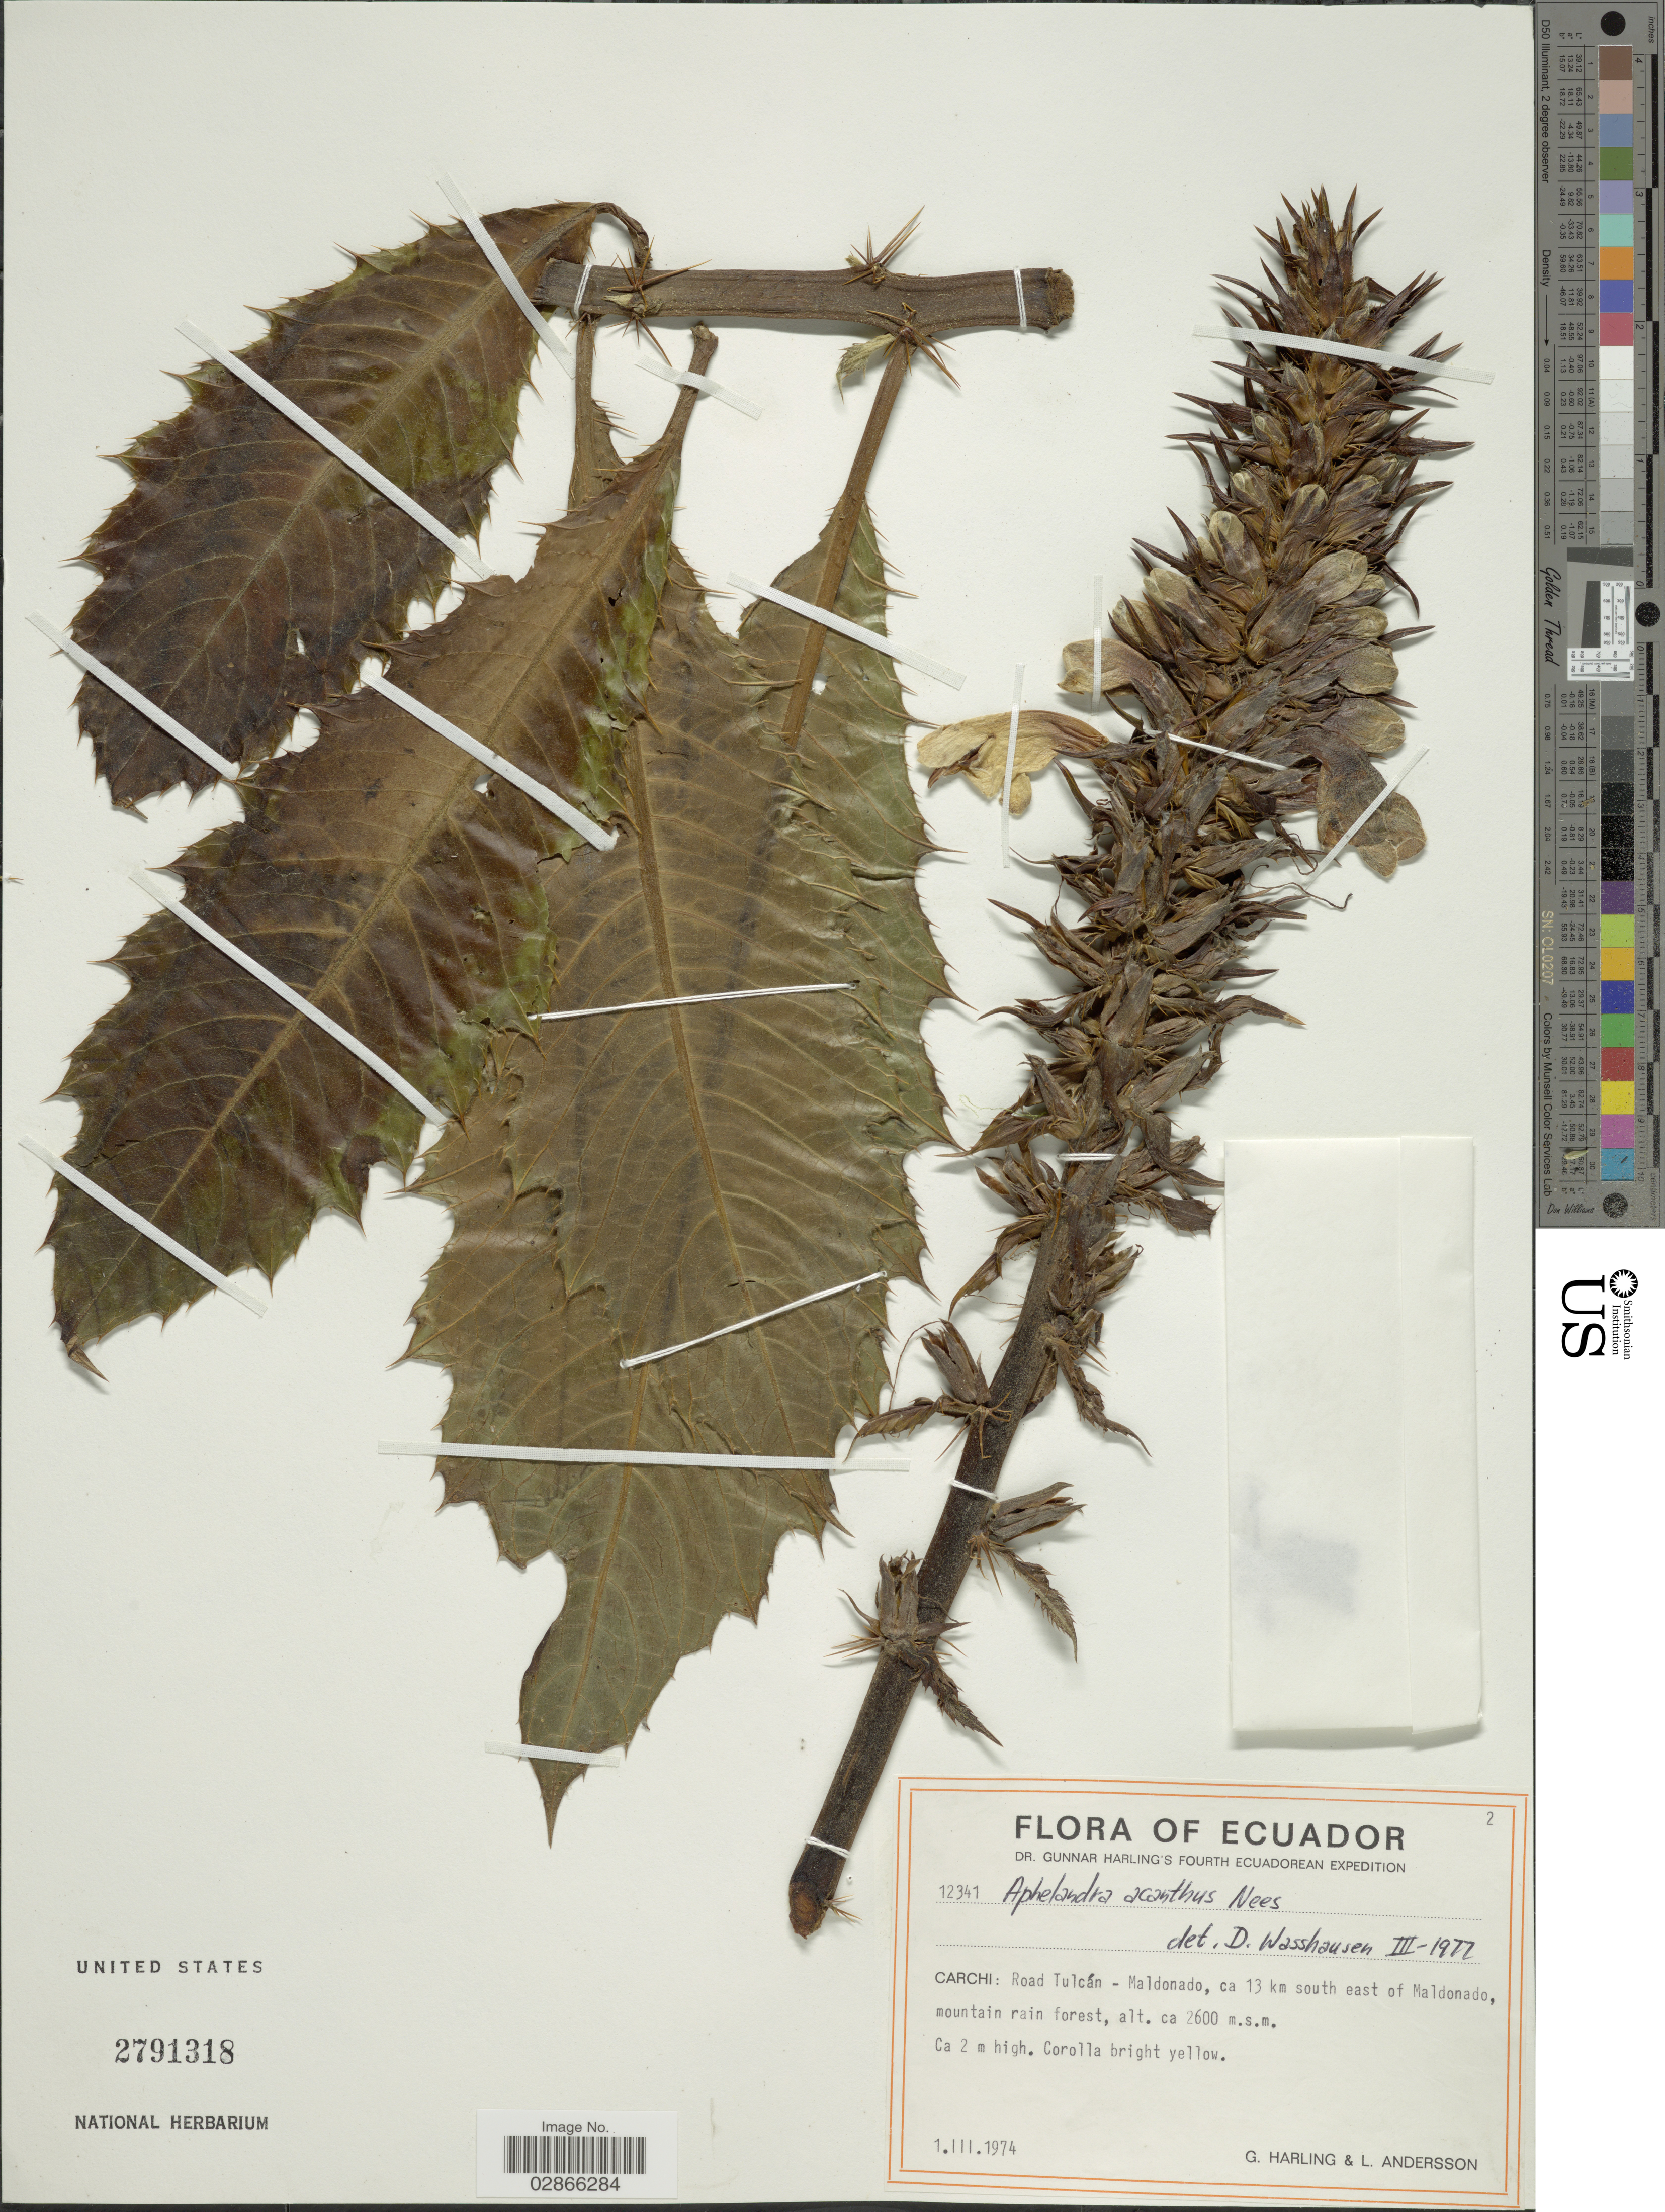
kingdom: Plantae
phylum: Tracheophyta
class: Magnoliopsida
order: Lamiales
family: Acanthaceae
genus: Aphelandra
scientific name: Aphelandra acanthus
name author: Nees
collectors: G. Harling & L. Andersson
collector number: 12341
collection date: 1974-03-01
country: Ecuador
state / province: Carchi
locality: Road Tulcán - Maldonado, ca 13 km south east of Maldonado, mountain rain forest.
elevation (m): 2600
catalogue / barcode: US 2791318